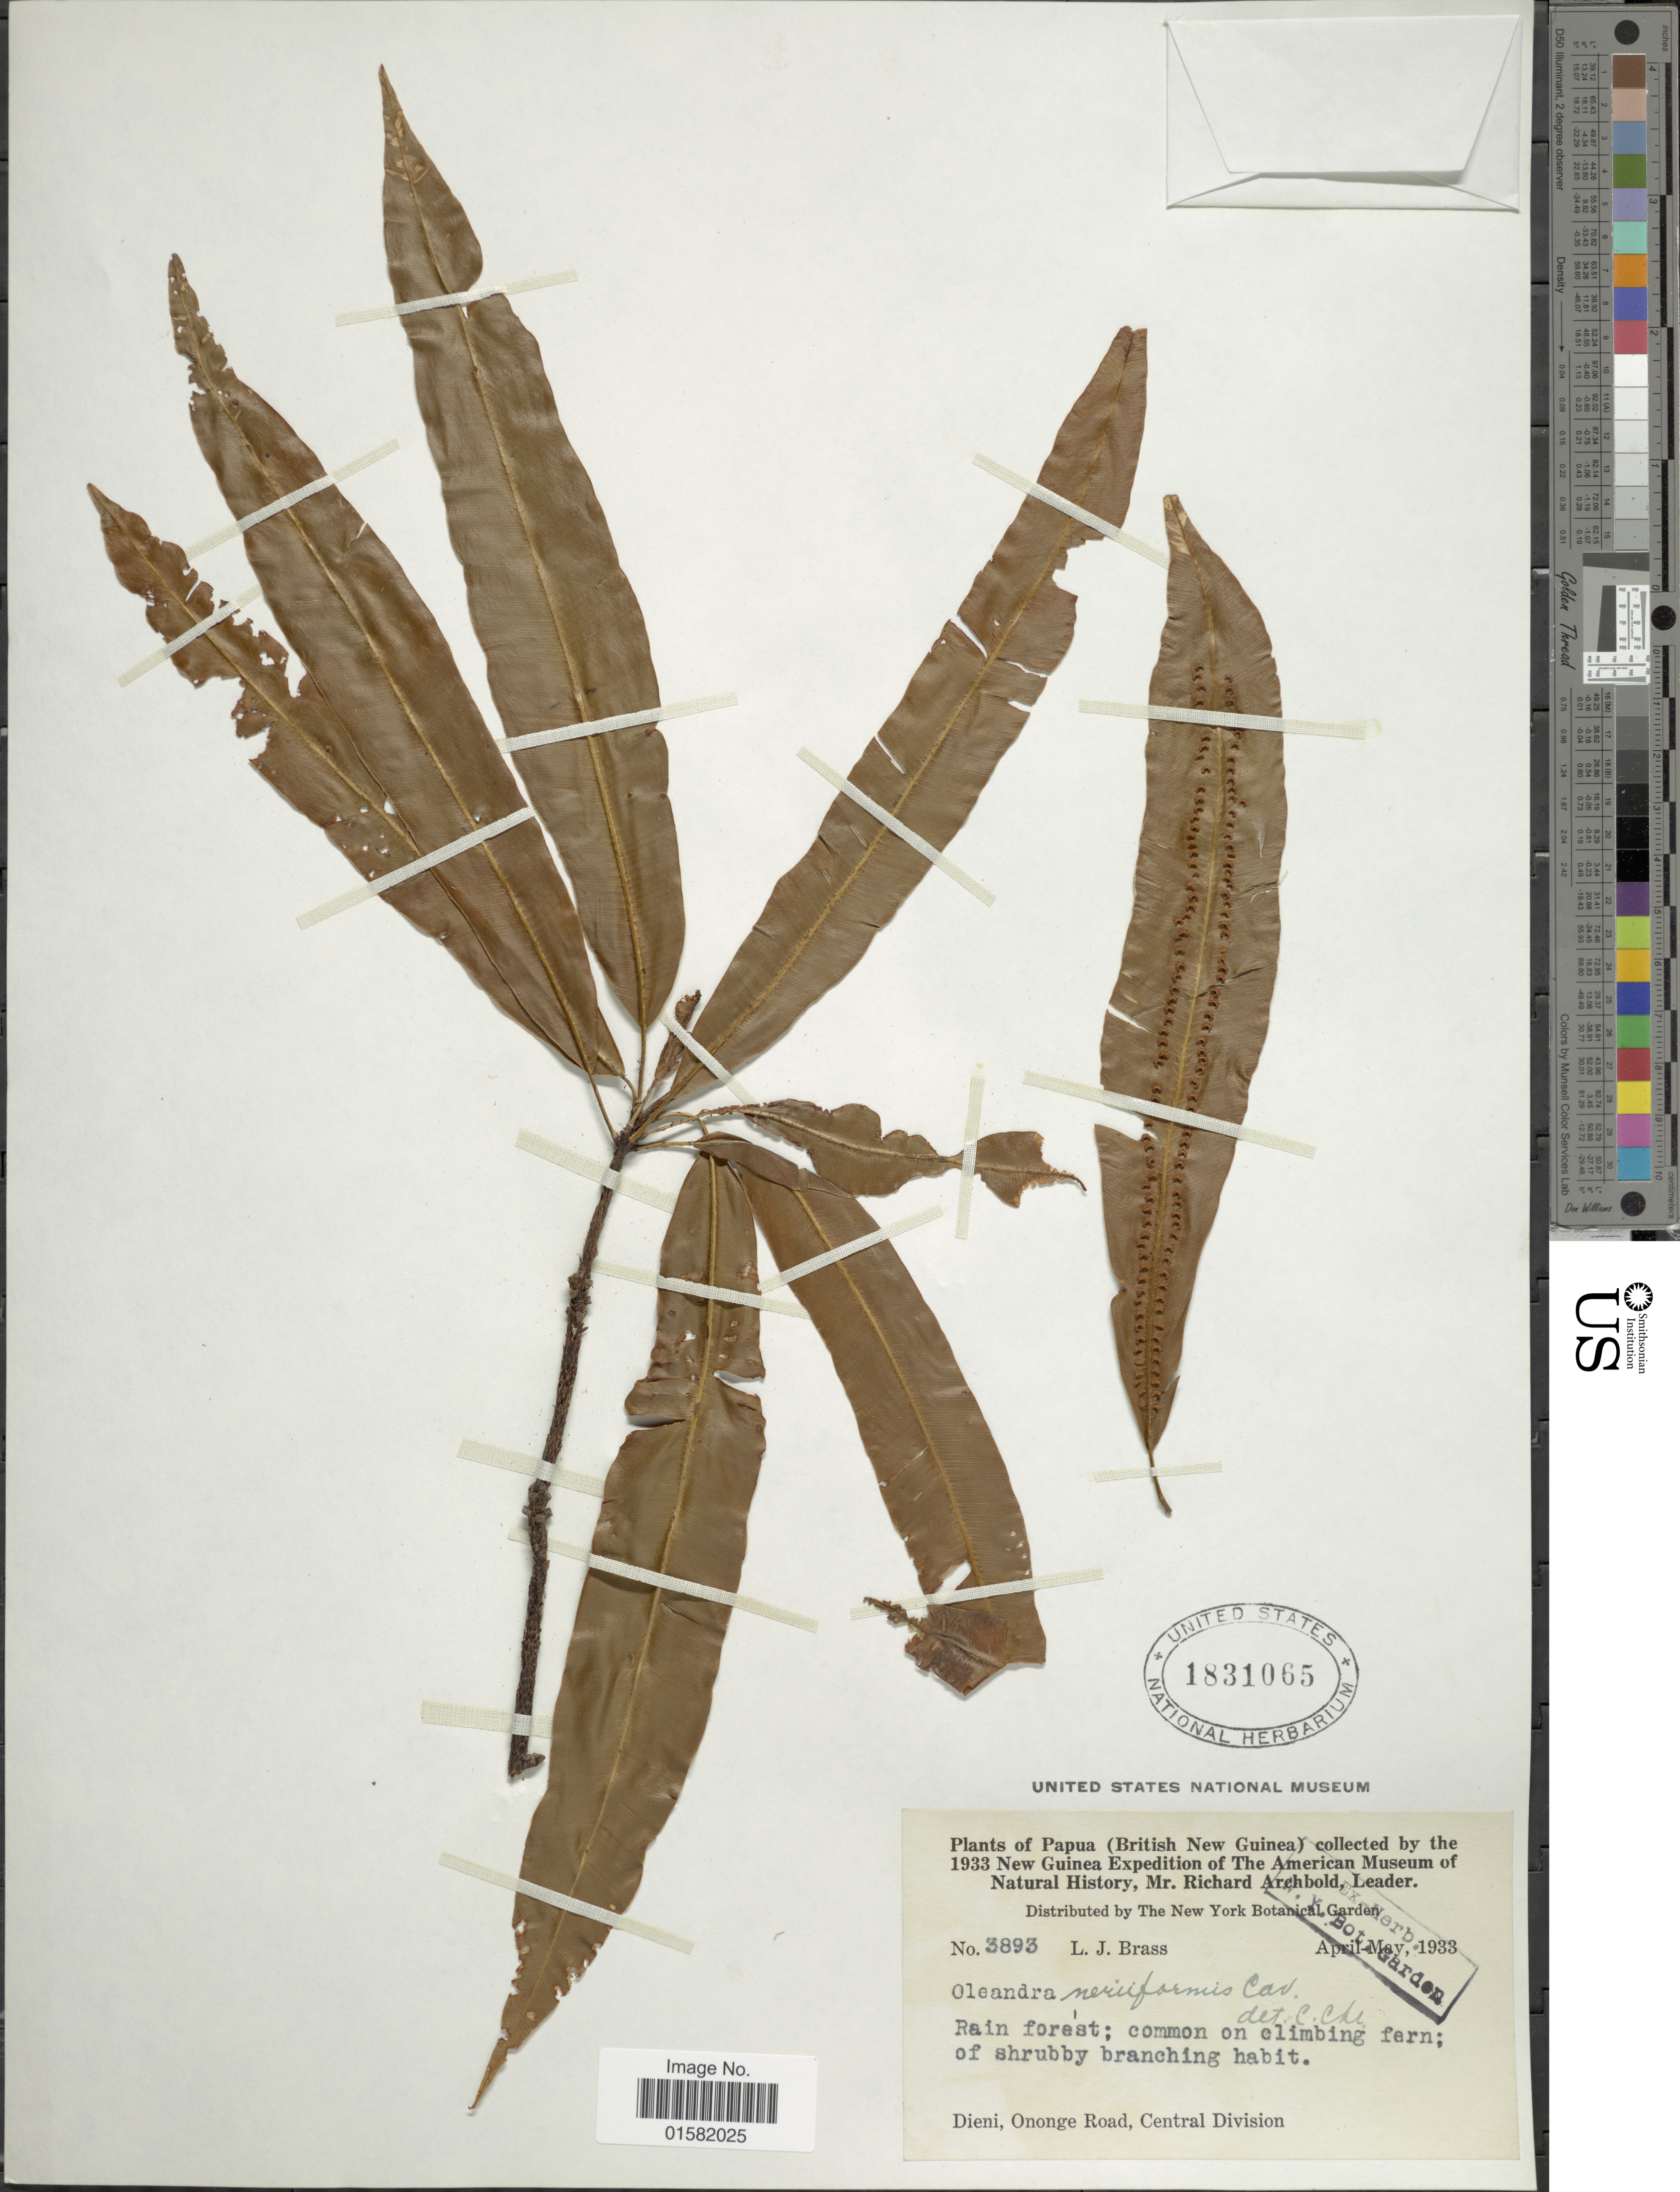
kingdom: Plantae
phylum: Tracheophyta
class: Polypodiopsida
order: Polypodiales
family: Oleandraceae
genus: Oleandra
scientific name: Oleandra neriiformis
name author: Cav.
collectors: L. J. Brass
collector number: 3893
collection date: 1933-04/1933-05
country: Papua New Guinea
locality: Papua (Britsih New Guinea), Diene, Ononge Road Road, Central Division.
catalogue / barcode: US 1831065